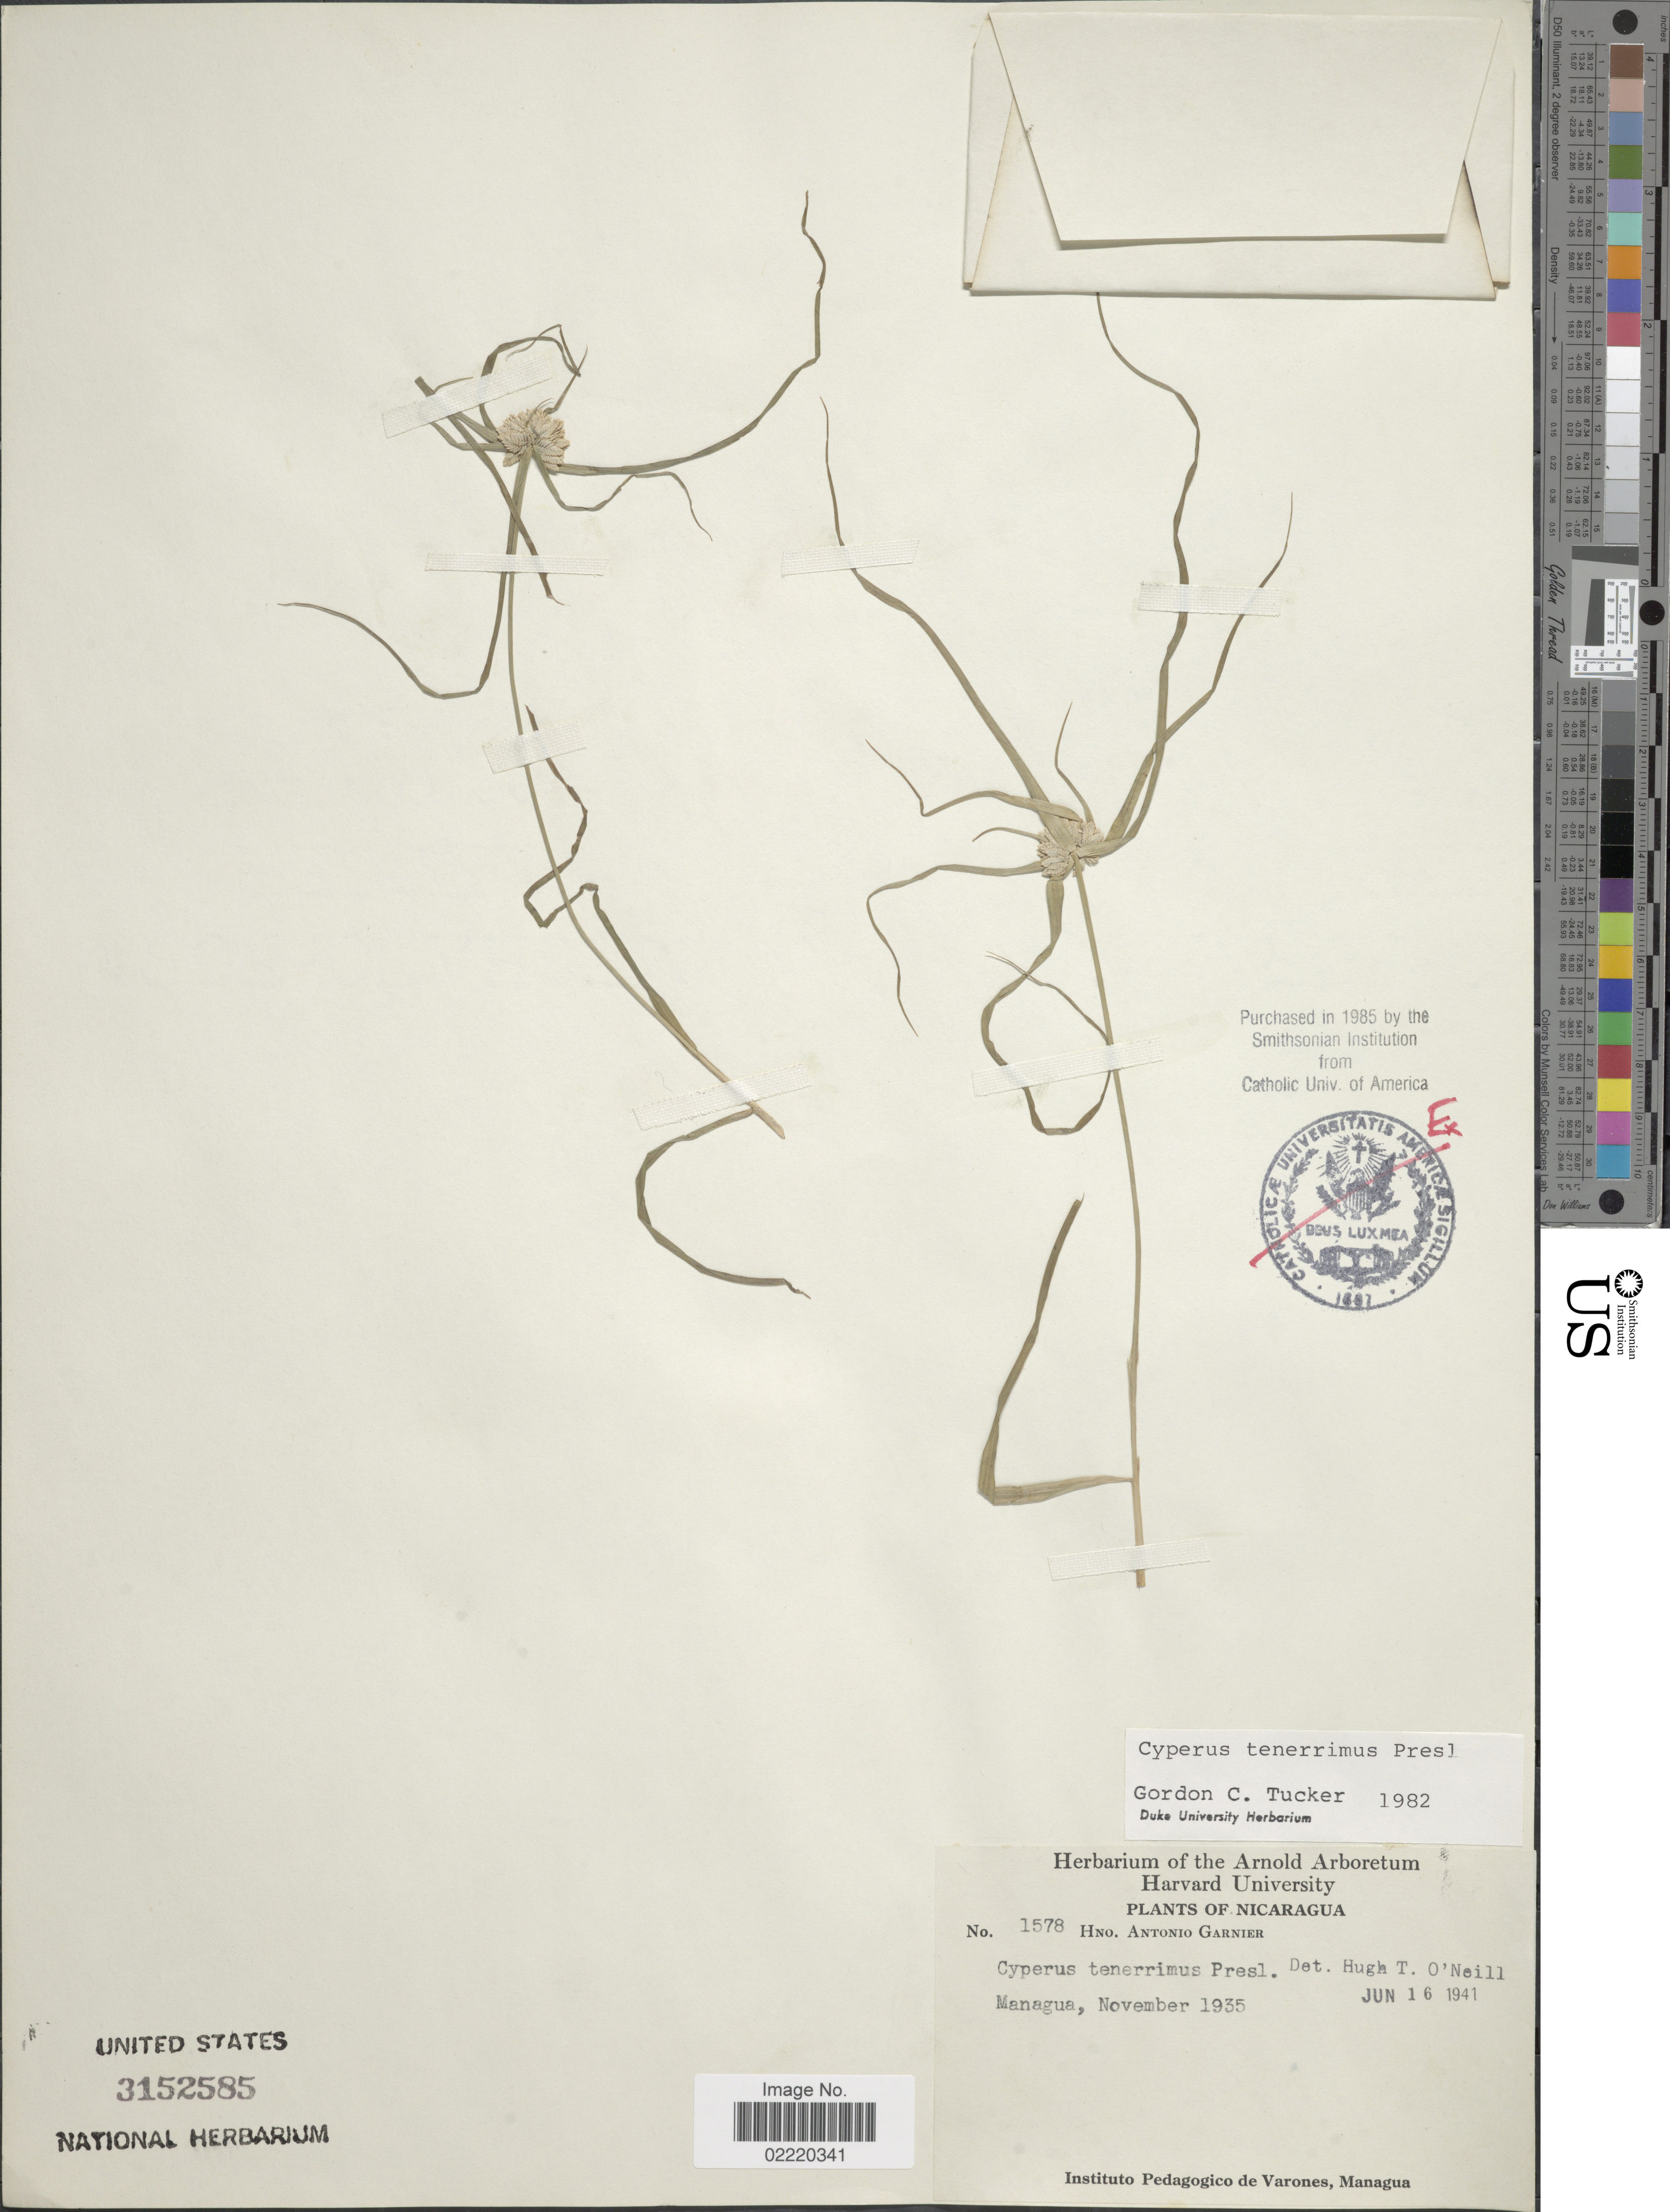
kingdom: Plantae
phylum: Tracheophyta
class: Liliopsida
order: Poales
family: Cyperaceae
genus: Cyperus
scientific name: Cyperus tenerrimus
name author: J. Presl & C. Presl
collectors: Bro. A. Garnier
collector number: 1578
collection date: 1935-11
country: Nicaragua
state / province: Managua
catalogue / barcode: US 3152585